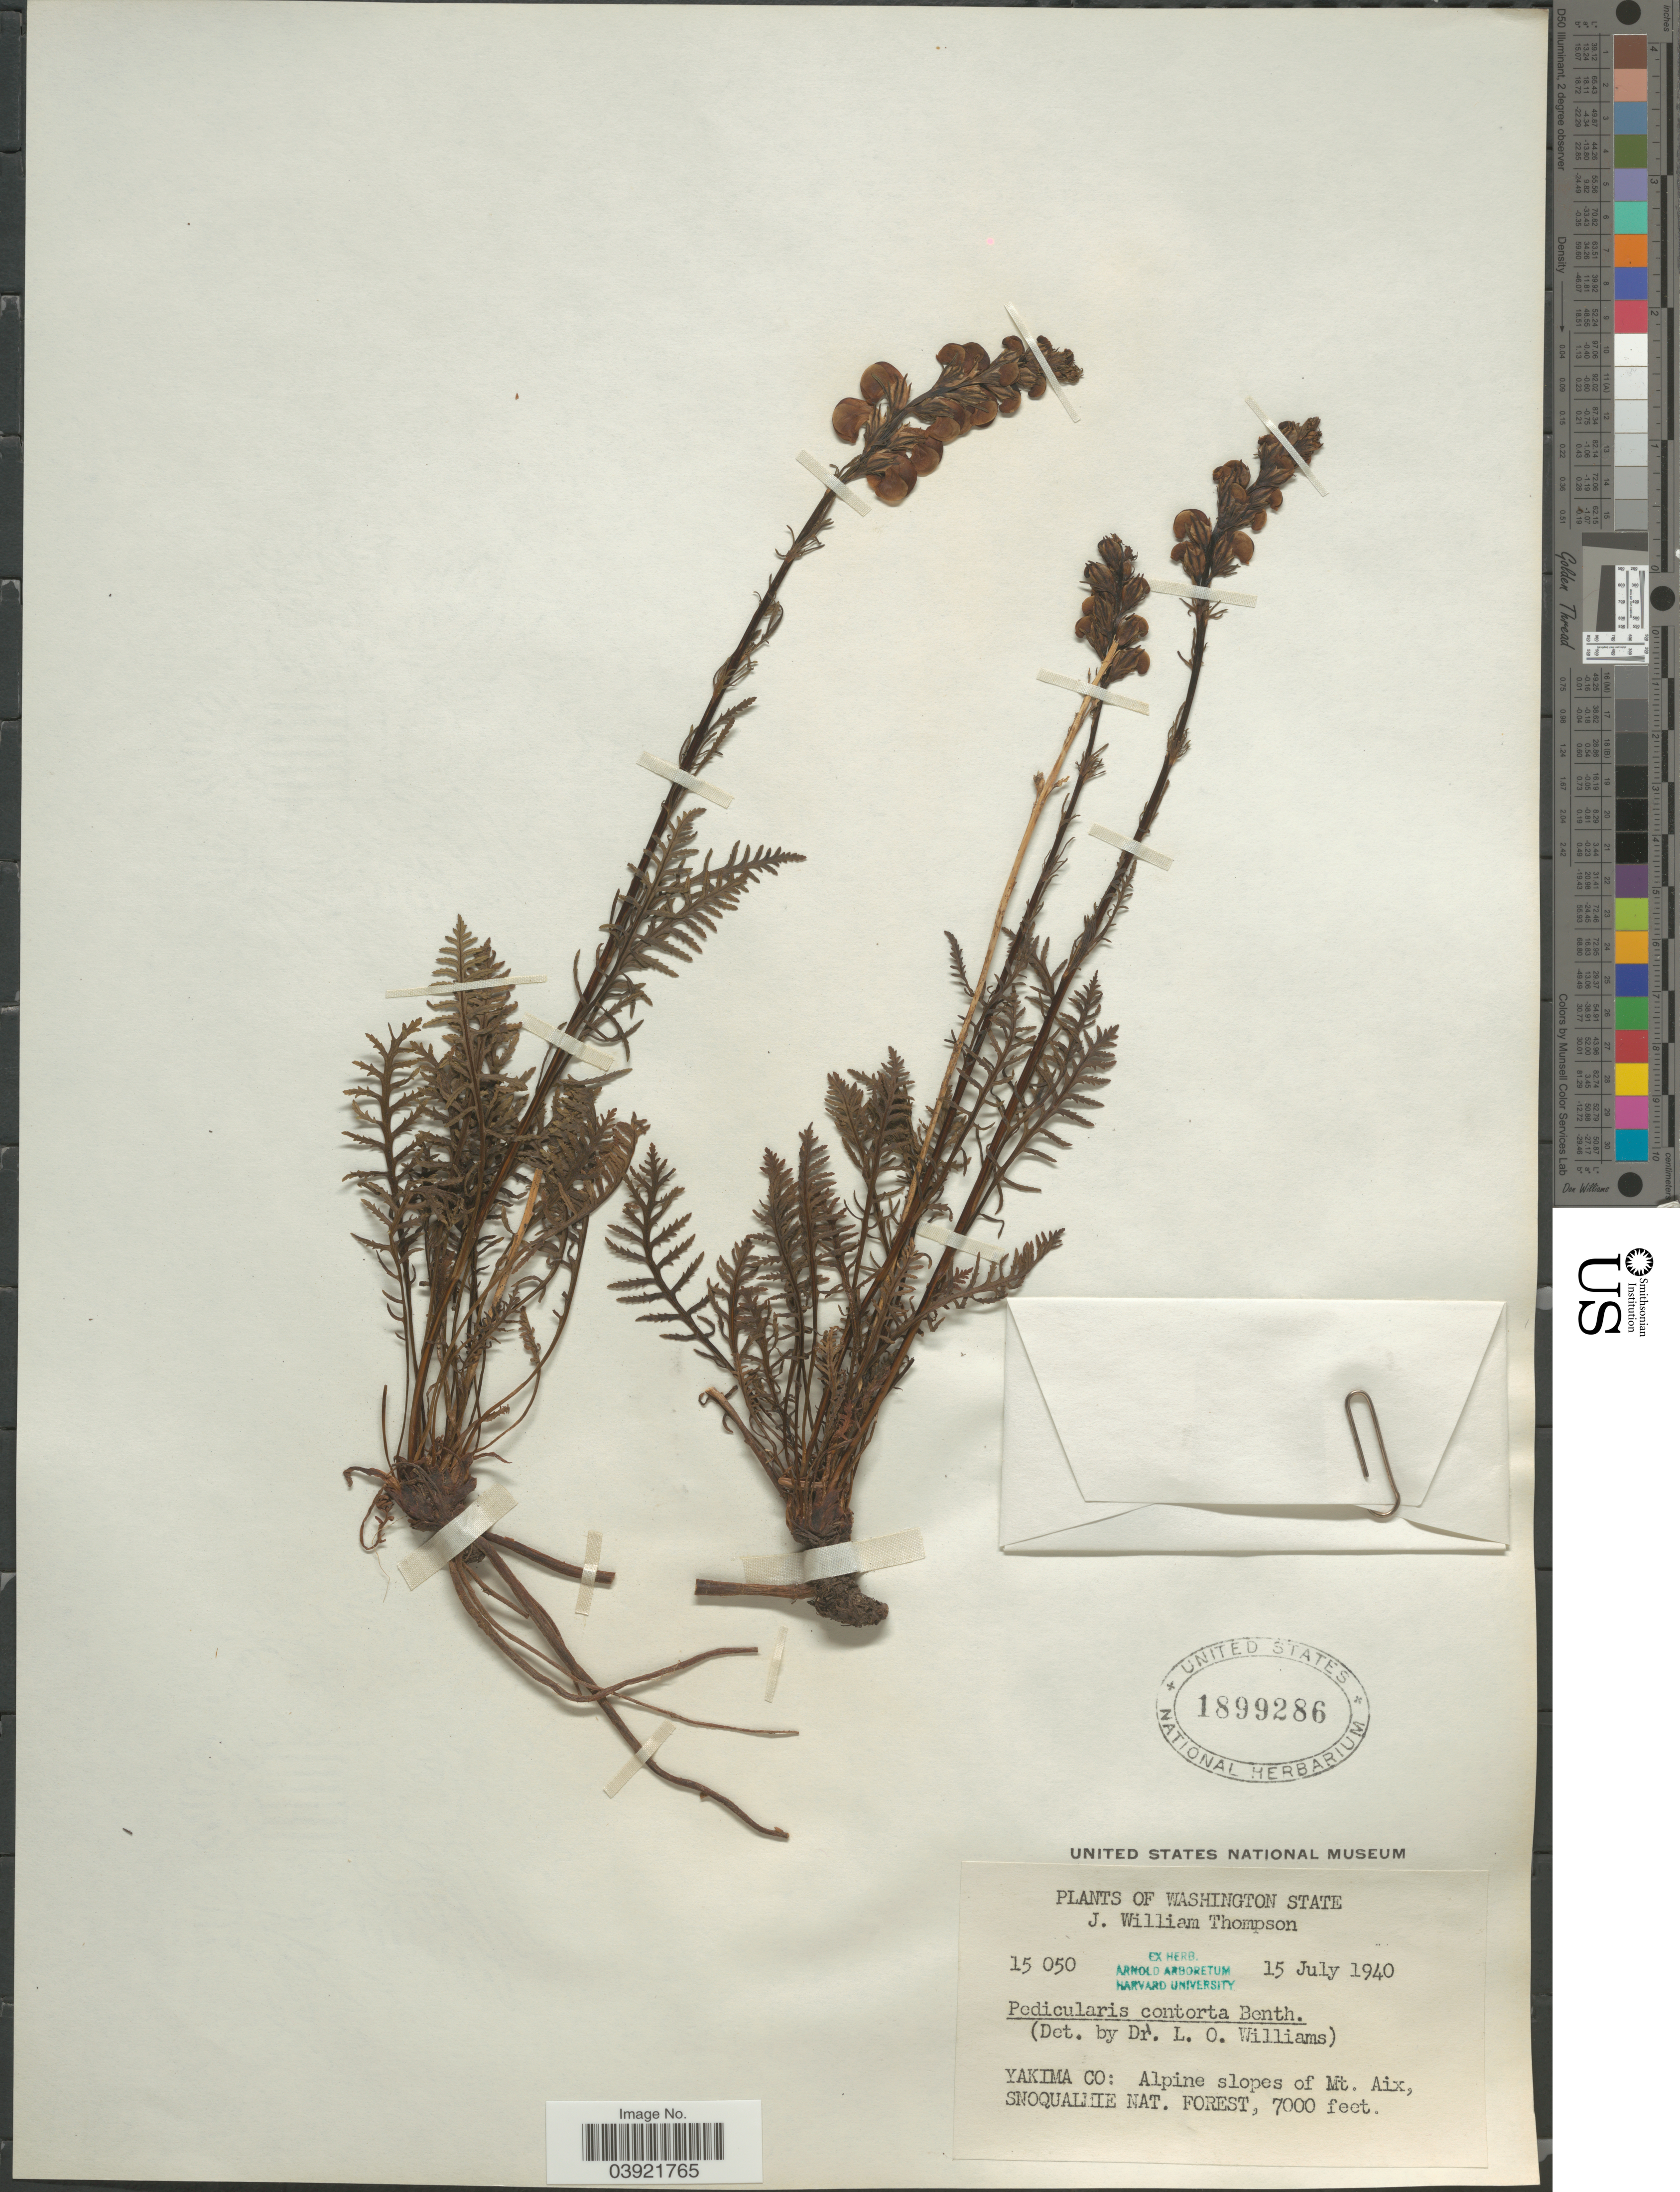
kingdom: Plantae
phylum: Tracheophyta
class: Magnoliopsida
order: Lamiales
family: Orobanchaceae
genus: Pedicularis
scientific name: Pedicularis contorta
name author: Benth.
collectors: J. W. Thompson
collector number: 15050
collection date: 1940-07-15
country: United States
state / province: Washington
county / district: Yakima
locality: Yakima Co: Alpine slopes of Mt. Aix, Snoqualmie Nat. Forest.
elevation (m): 2134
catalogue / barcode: US 1899286